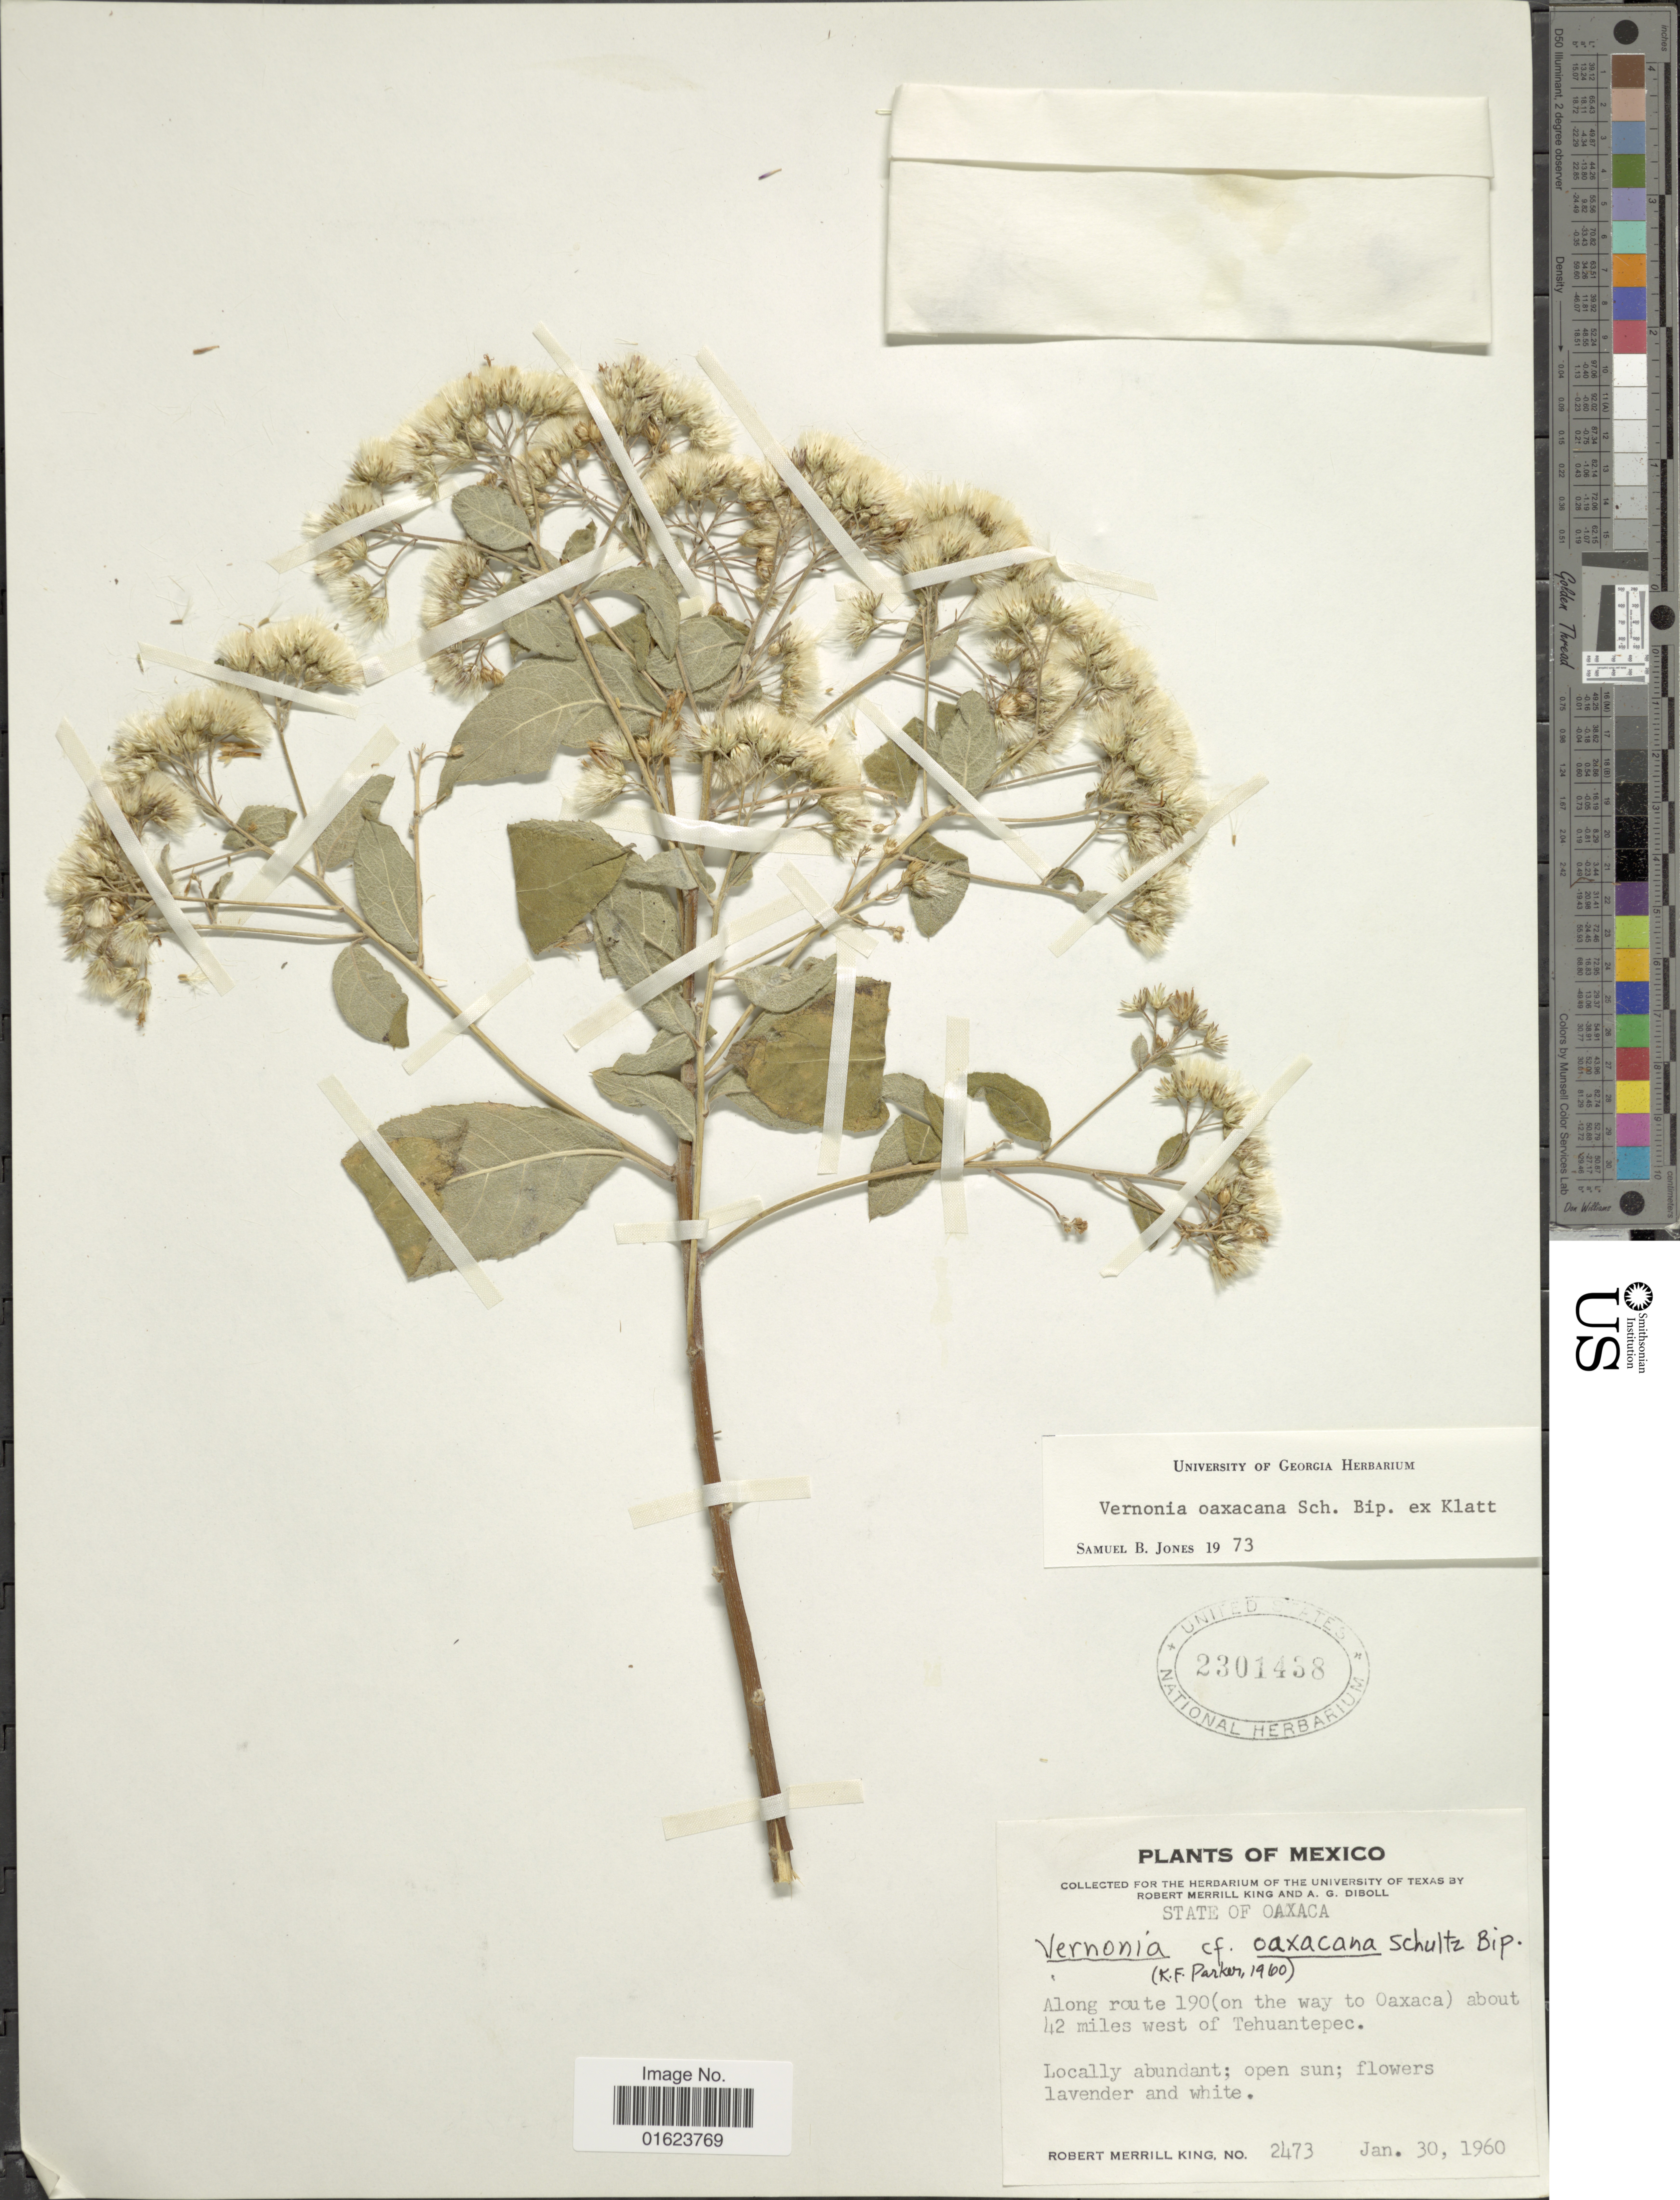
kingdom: Plantae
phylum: Tracheophyta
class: Magnoliopsida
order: Asterales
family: Asteraceae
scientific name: Vickianthus oaxacanus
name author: (Sch. Bip. ex Klatt) H. Rob.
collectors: R. M. King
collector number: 2473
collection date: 1960-01-30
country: Mexico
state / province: Oaxaca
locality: Mexico. Along route 190 (on the way to Oaxaca) about 42 miles west of Tehuantepec.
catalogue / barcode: US 2301438